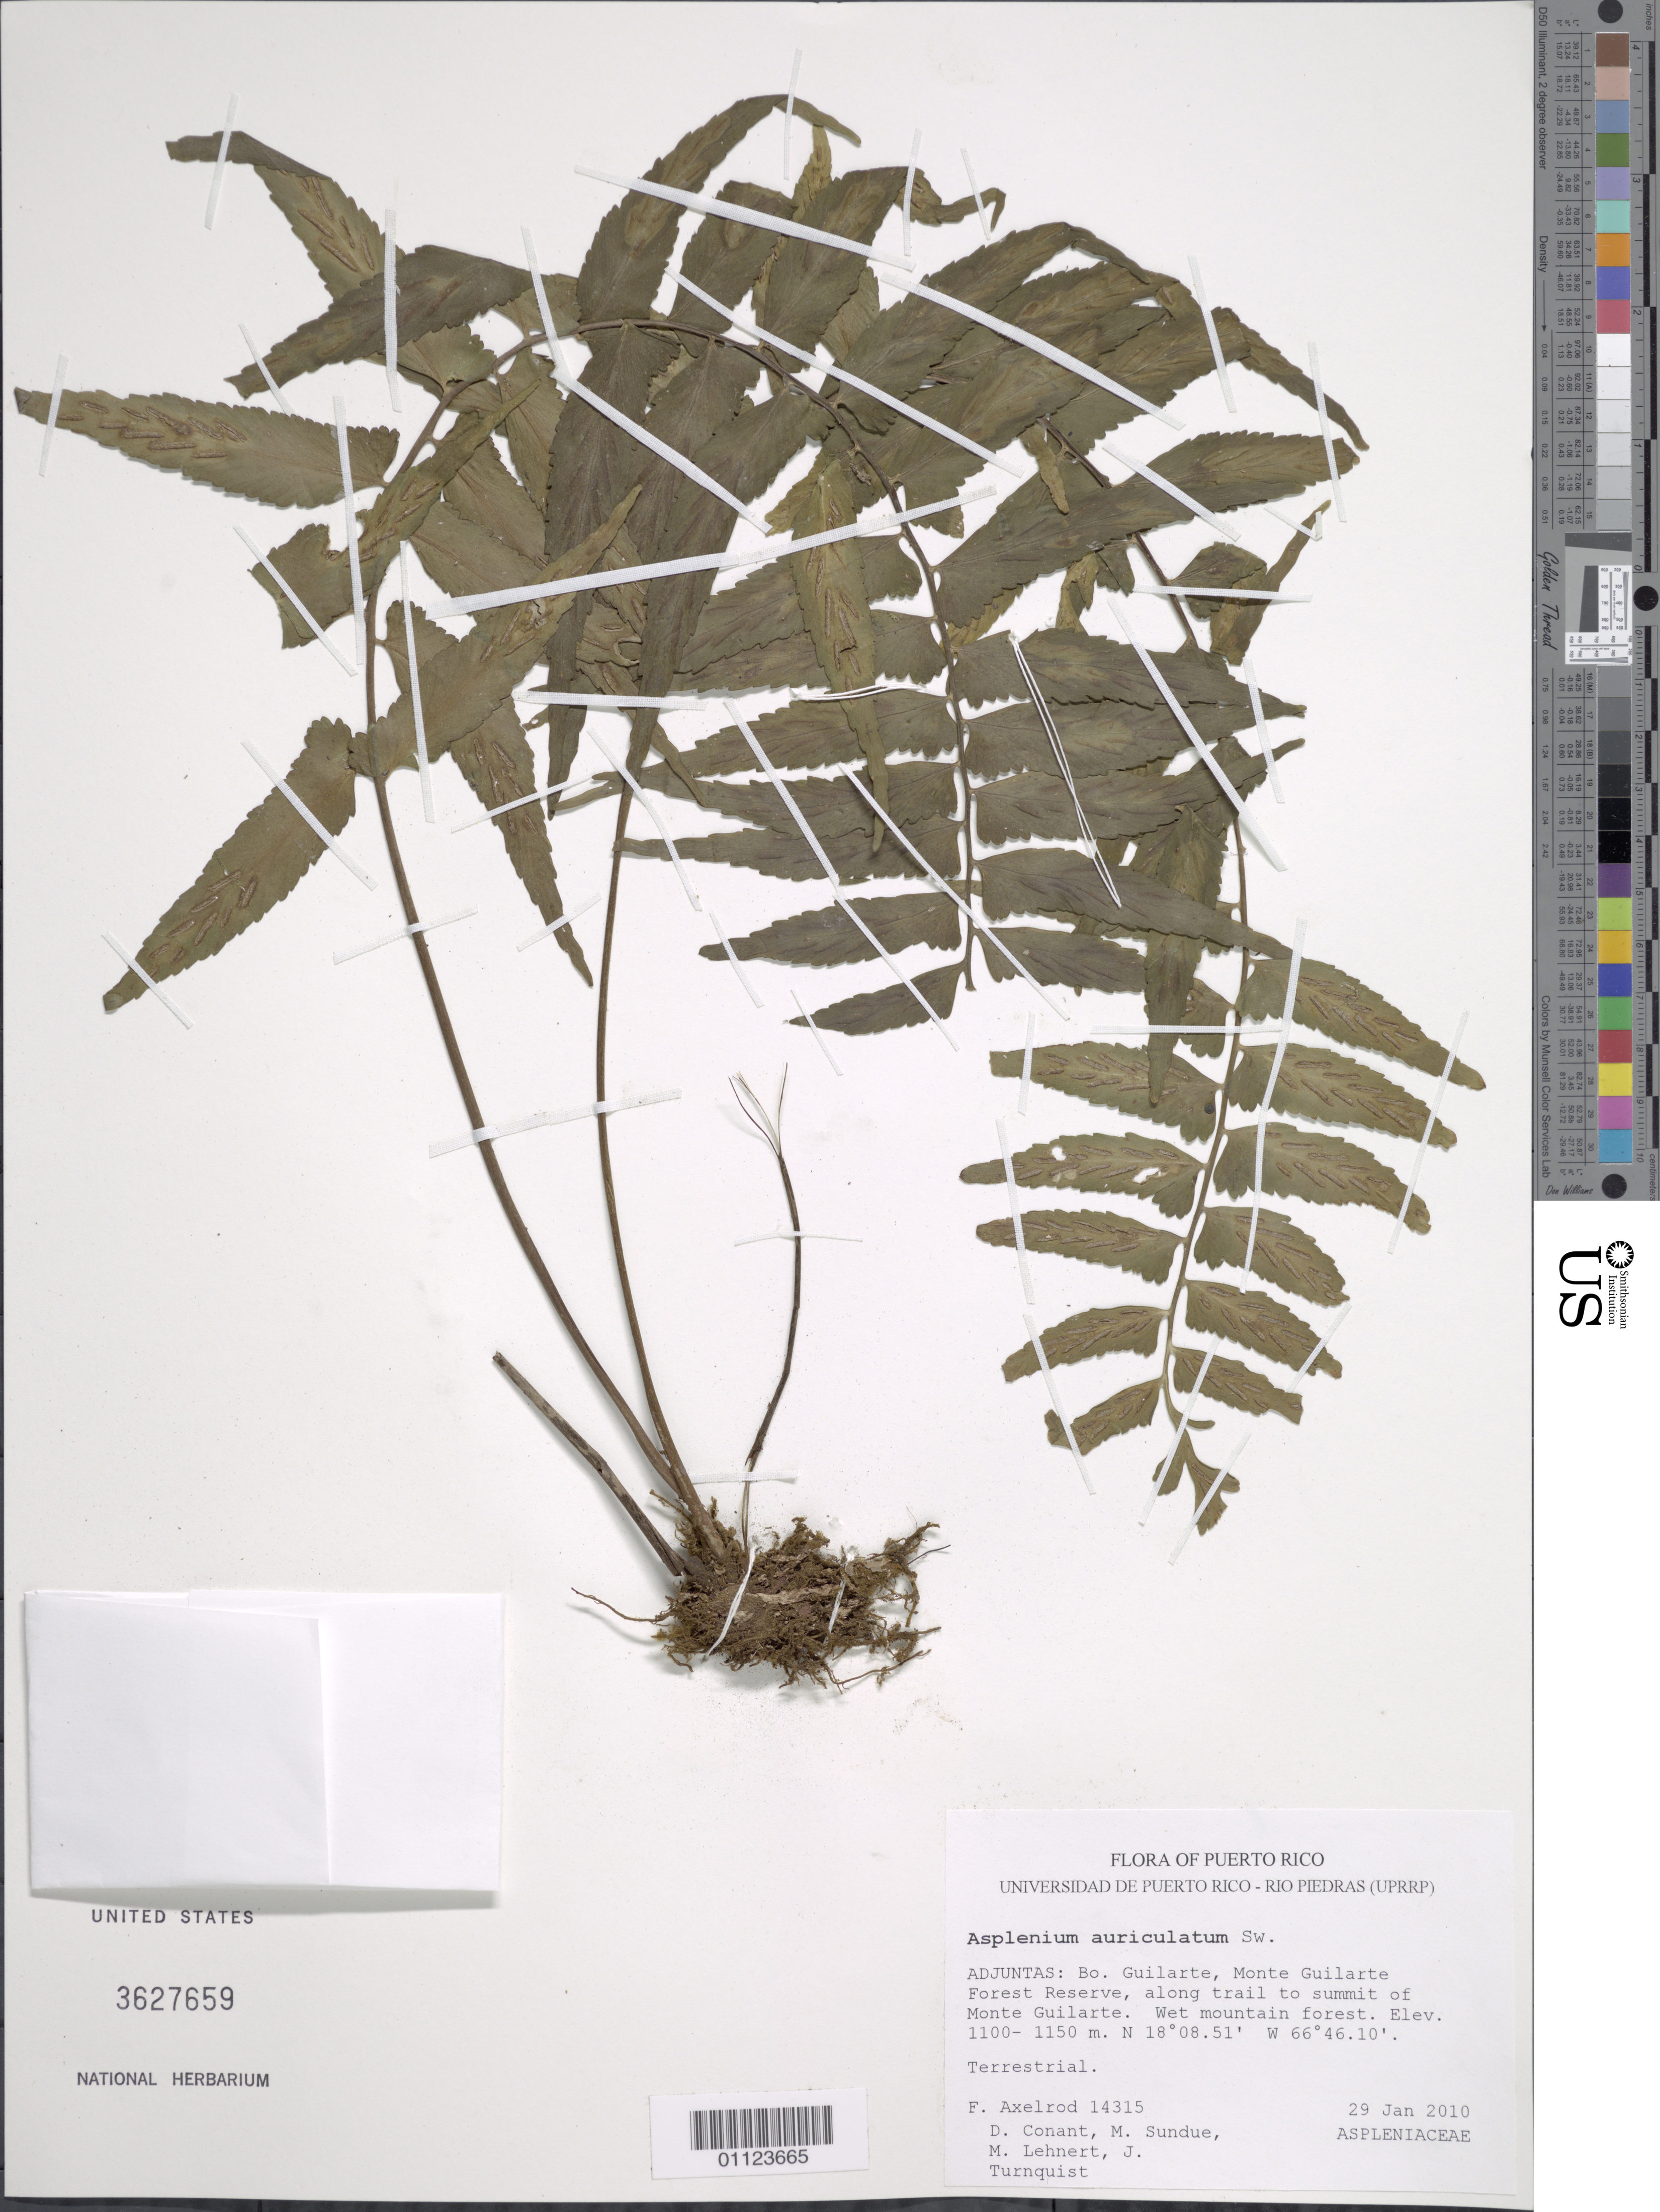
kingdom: Plantae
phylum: Tracheophyta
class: Polypodiopsida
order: Polypodiales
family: Aspleniaceae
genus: Asplenium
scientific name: Asplenium auriculatum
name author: Sw.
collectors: F. S. Axelrod, D. Conant, M. Sundue, M. Lehnert & J. Turnquist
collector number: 14315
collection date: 2010-01-29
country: Puerto Rico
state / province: Adjuntas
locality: Bo. Guilarte, Monte Guilarte Forest Reserve, along trail to summit of Monte Guilarte.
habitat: Wet mountain forest.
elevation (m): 1100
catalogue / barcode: US 3627659